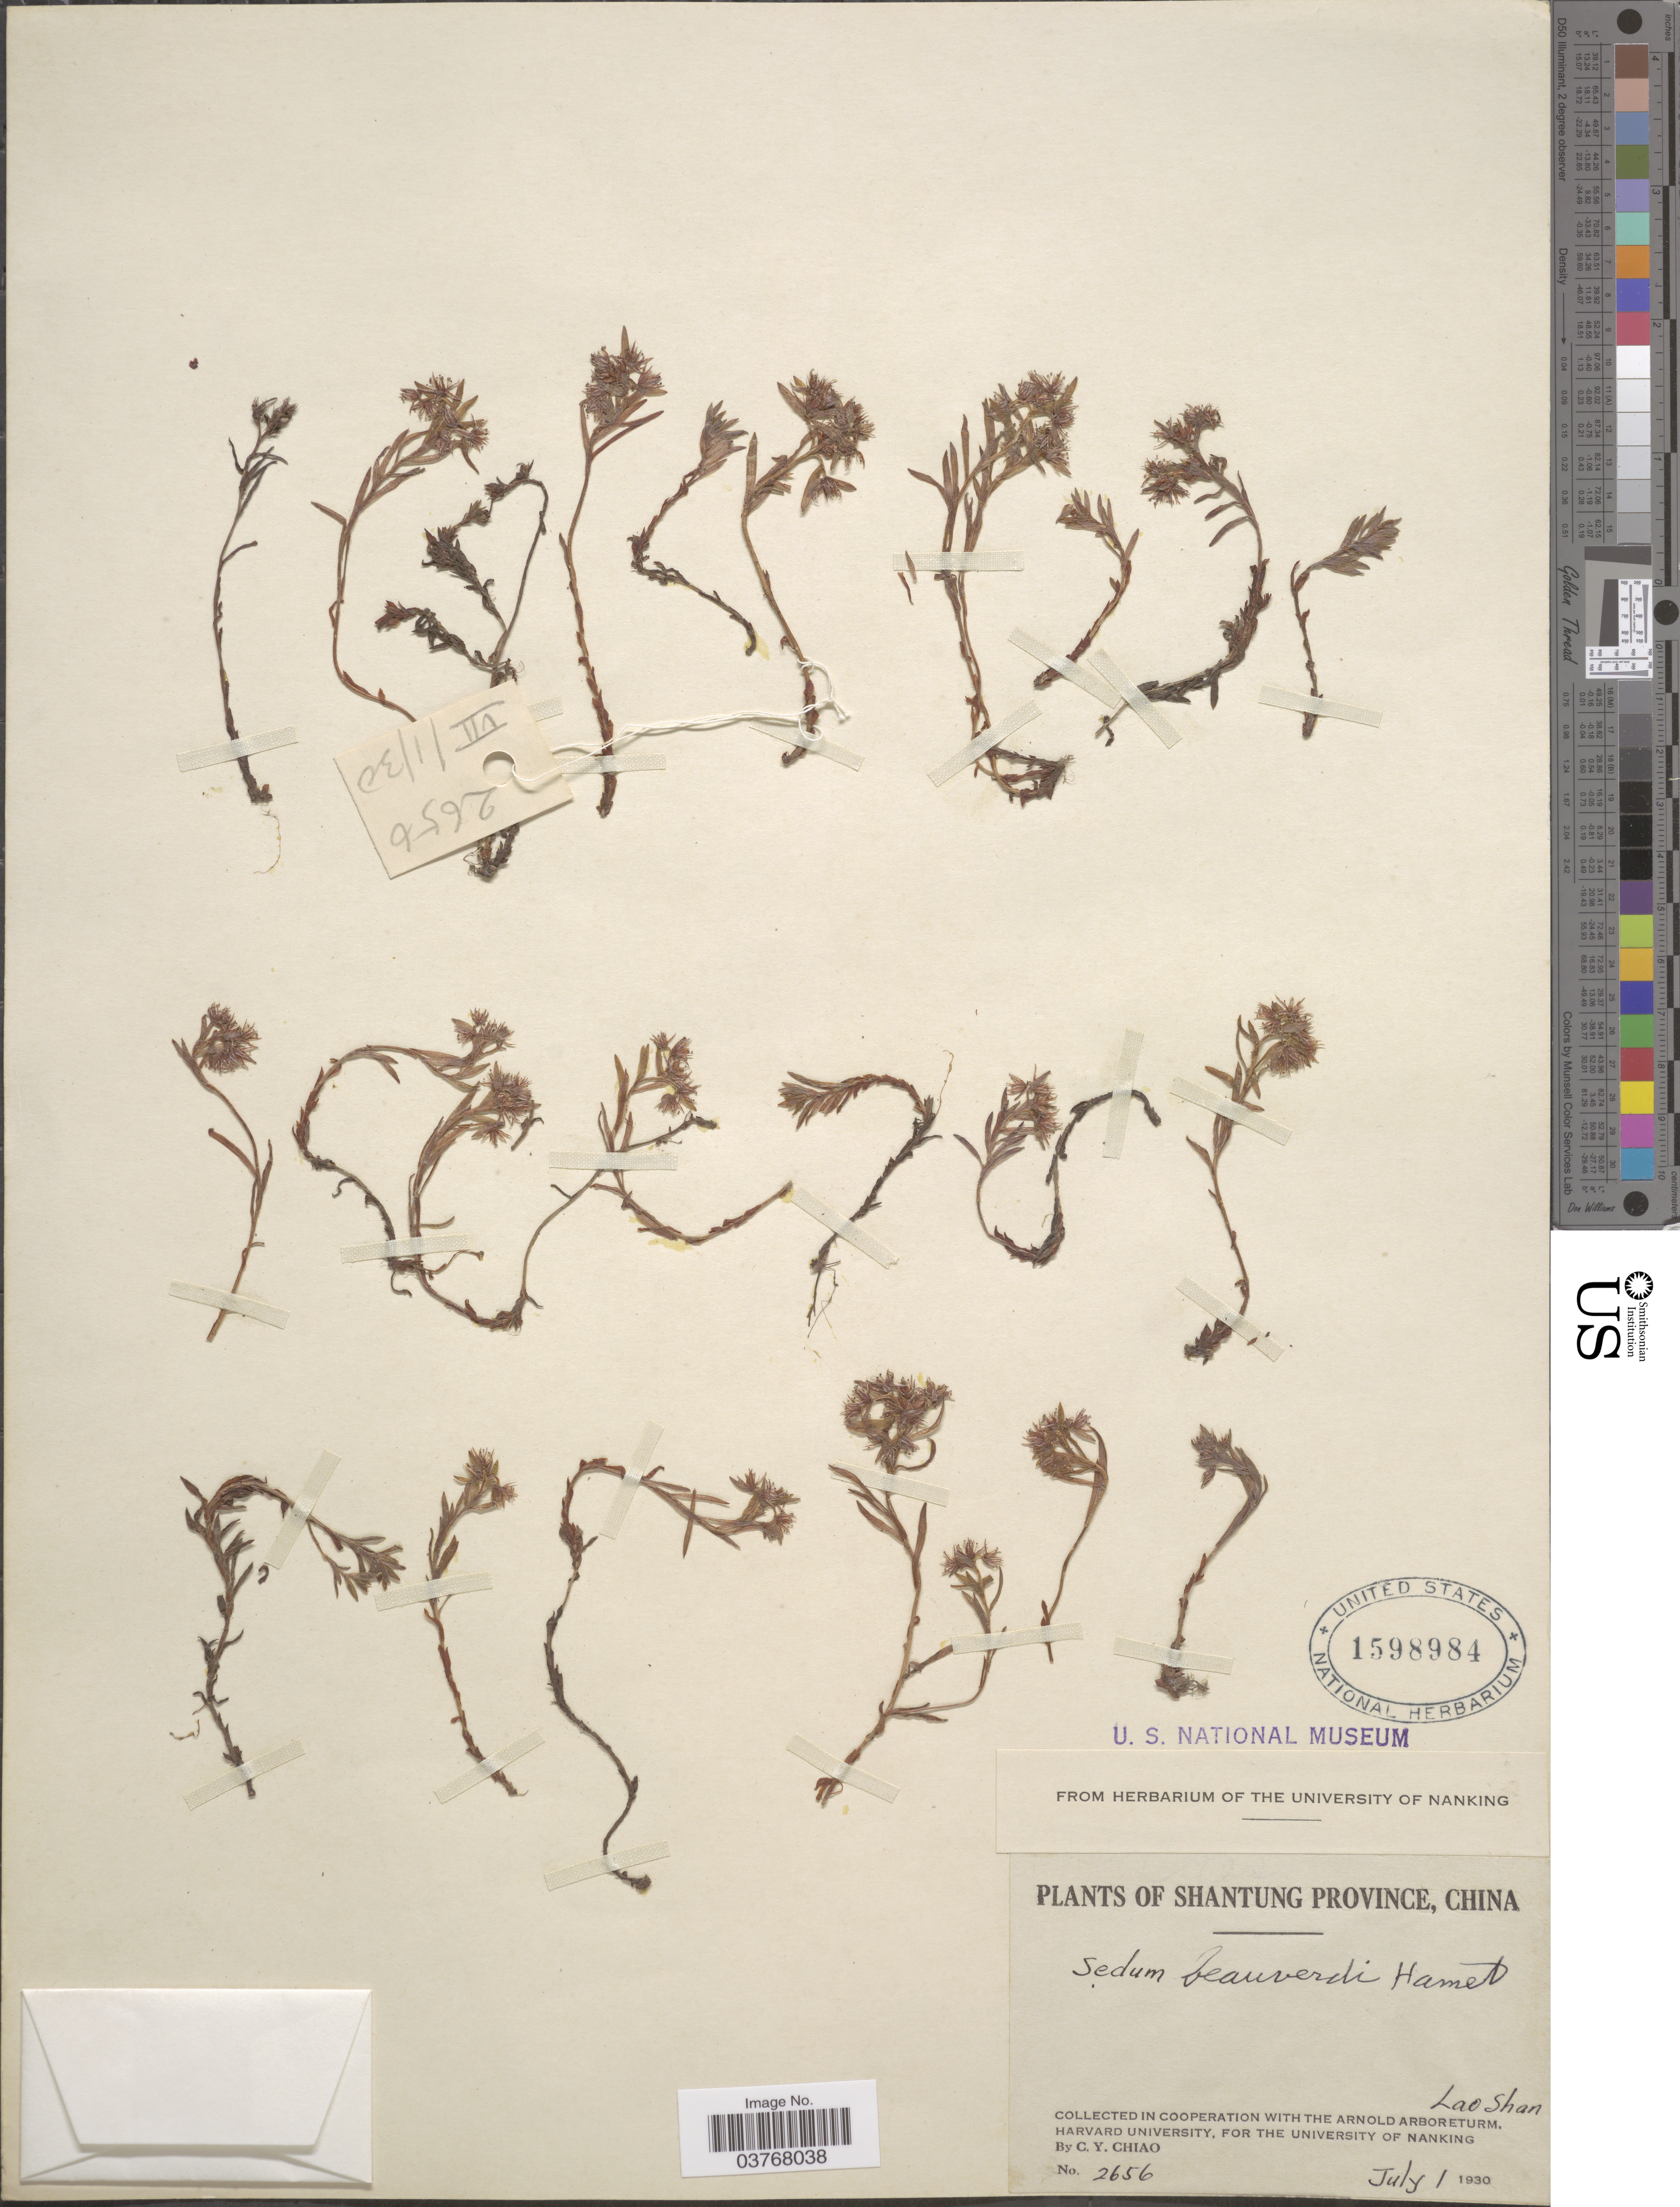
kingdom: Plantae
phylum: Tracheophyta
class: Magnoliopsida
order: Saxifragales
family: Crassulaceae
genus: Sedum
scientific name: Sedum beauverdii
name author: Raym.-Hamet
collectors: C. Y. Chiao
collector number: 2656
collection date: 1930-07-01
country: China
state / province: Shandong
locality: Shantung Province. Lao Shan.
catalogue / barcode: US 1598984